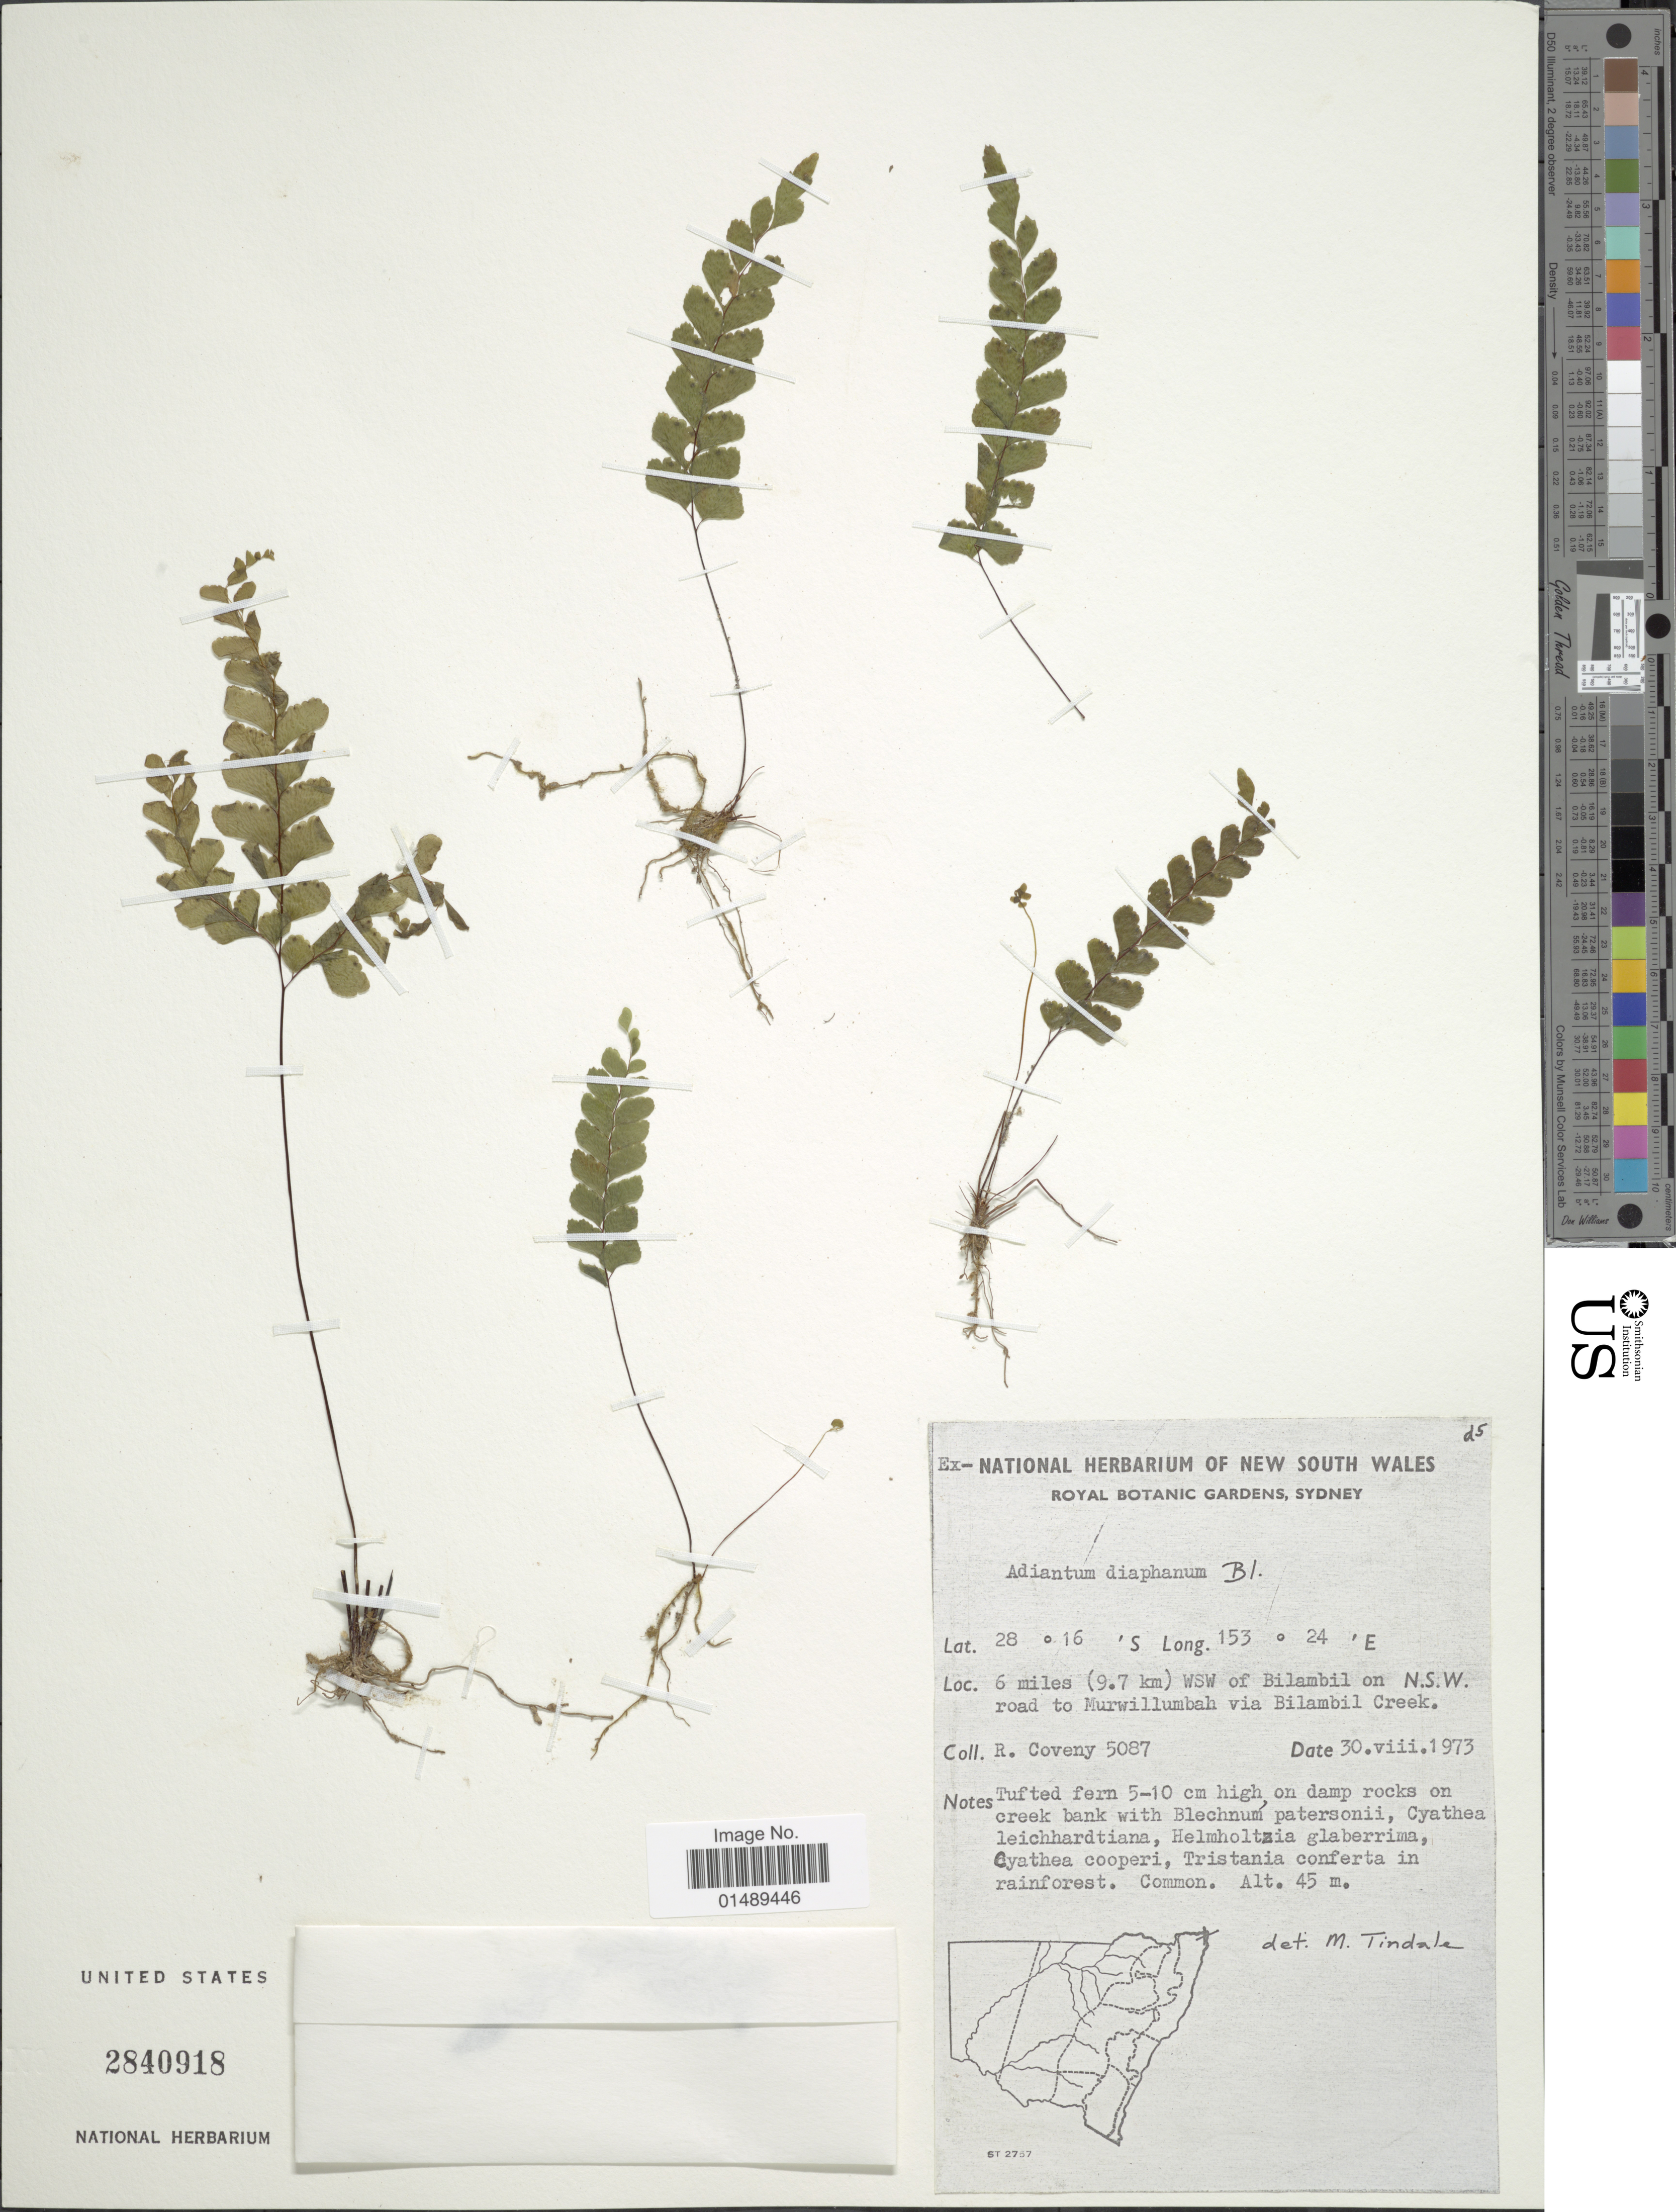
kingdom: Plantae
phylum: Tracheophyta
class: Polypodiopsida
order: Polypodiales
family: Pteridaceae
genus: Adiantum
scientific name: Adiantum diaphanum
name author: Blume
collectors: R. Coveny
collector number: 5087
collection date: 1973-08-30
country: Australia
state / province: New South Wales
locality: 6 miles (9.7 km) WSW of Bilambil on road to Murwillumbah via Bilambil Creek.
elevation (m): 45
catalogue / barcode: US 2840918